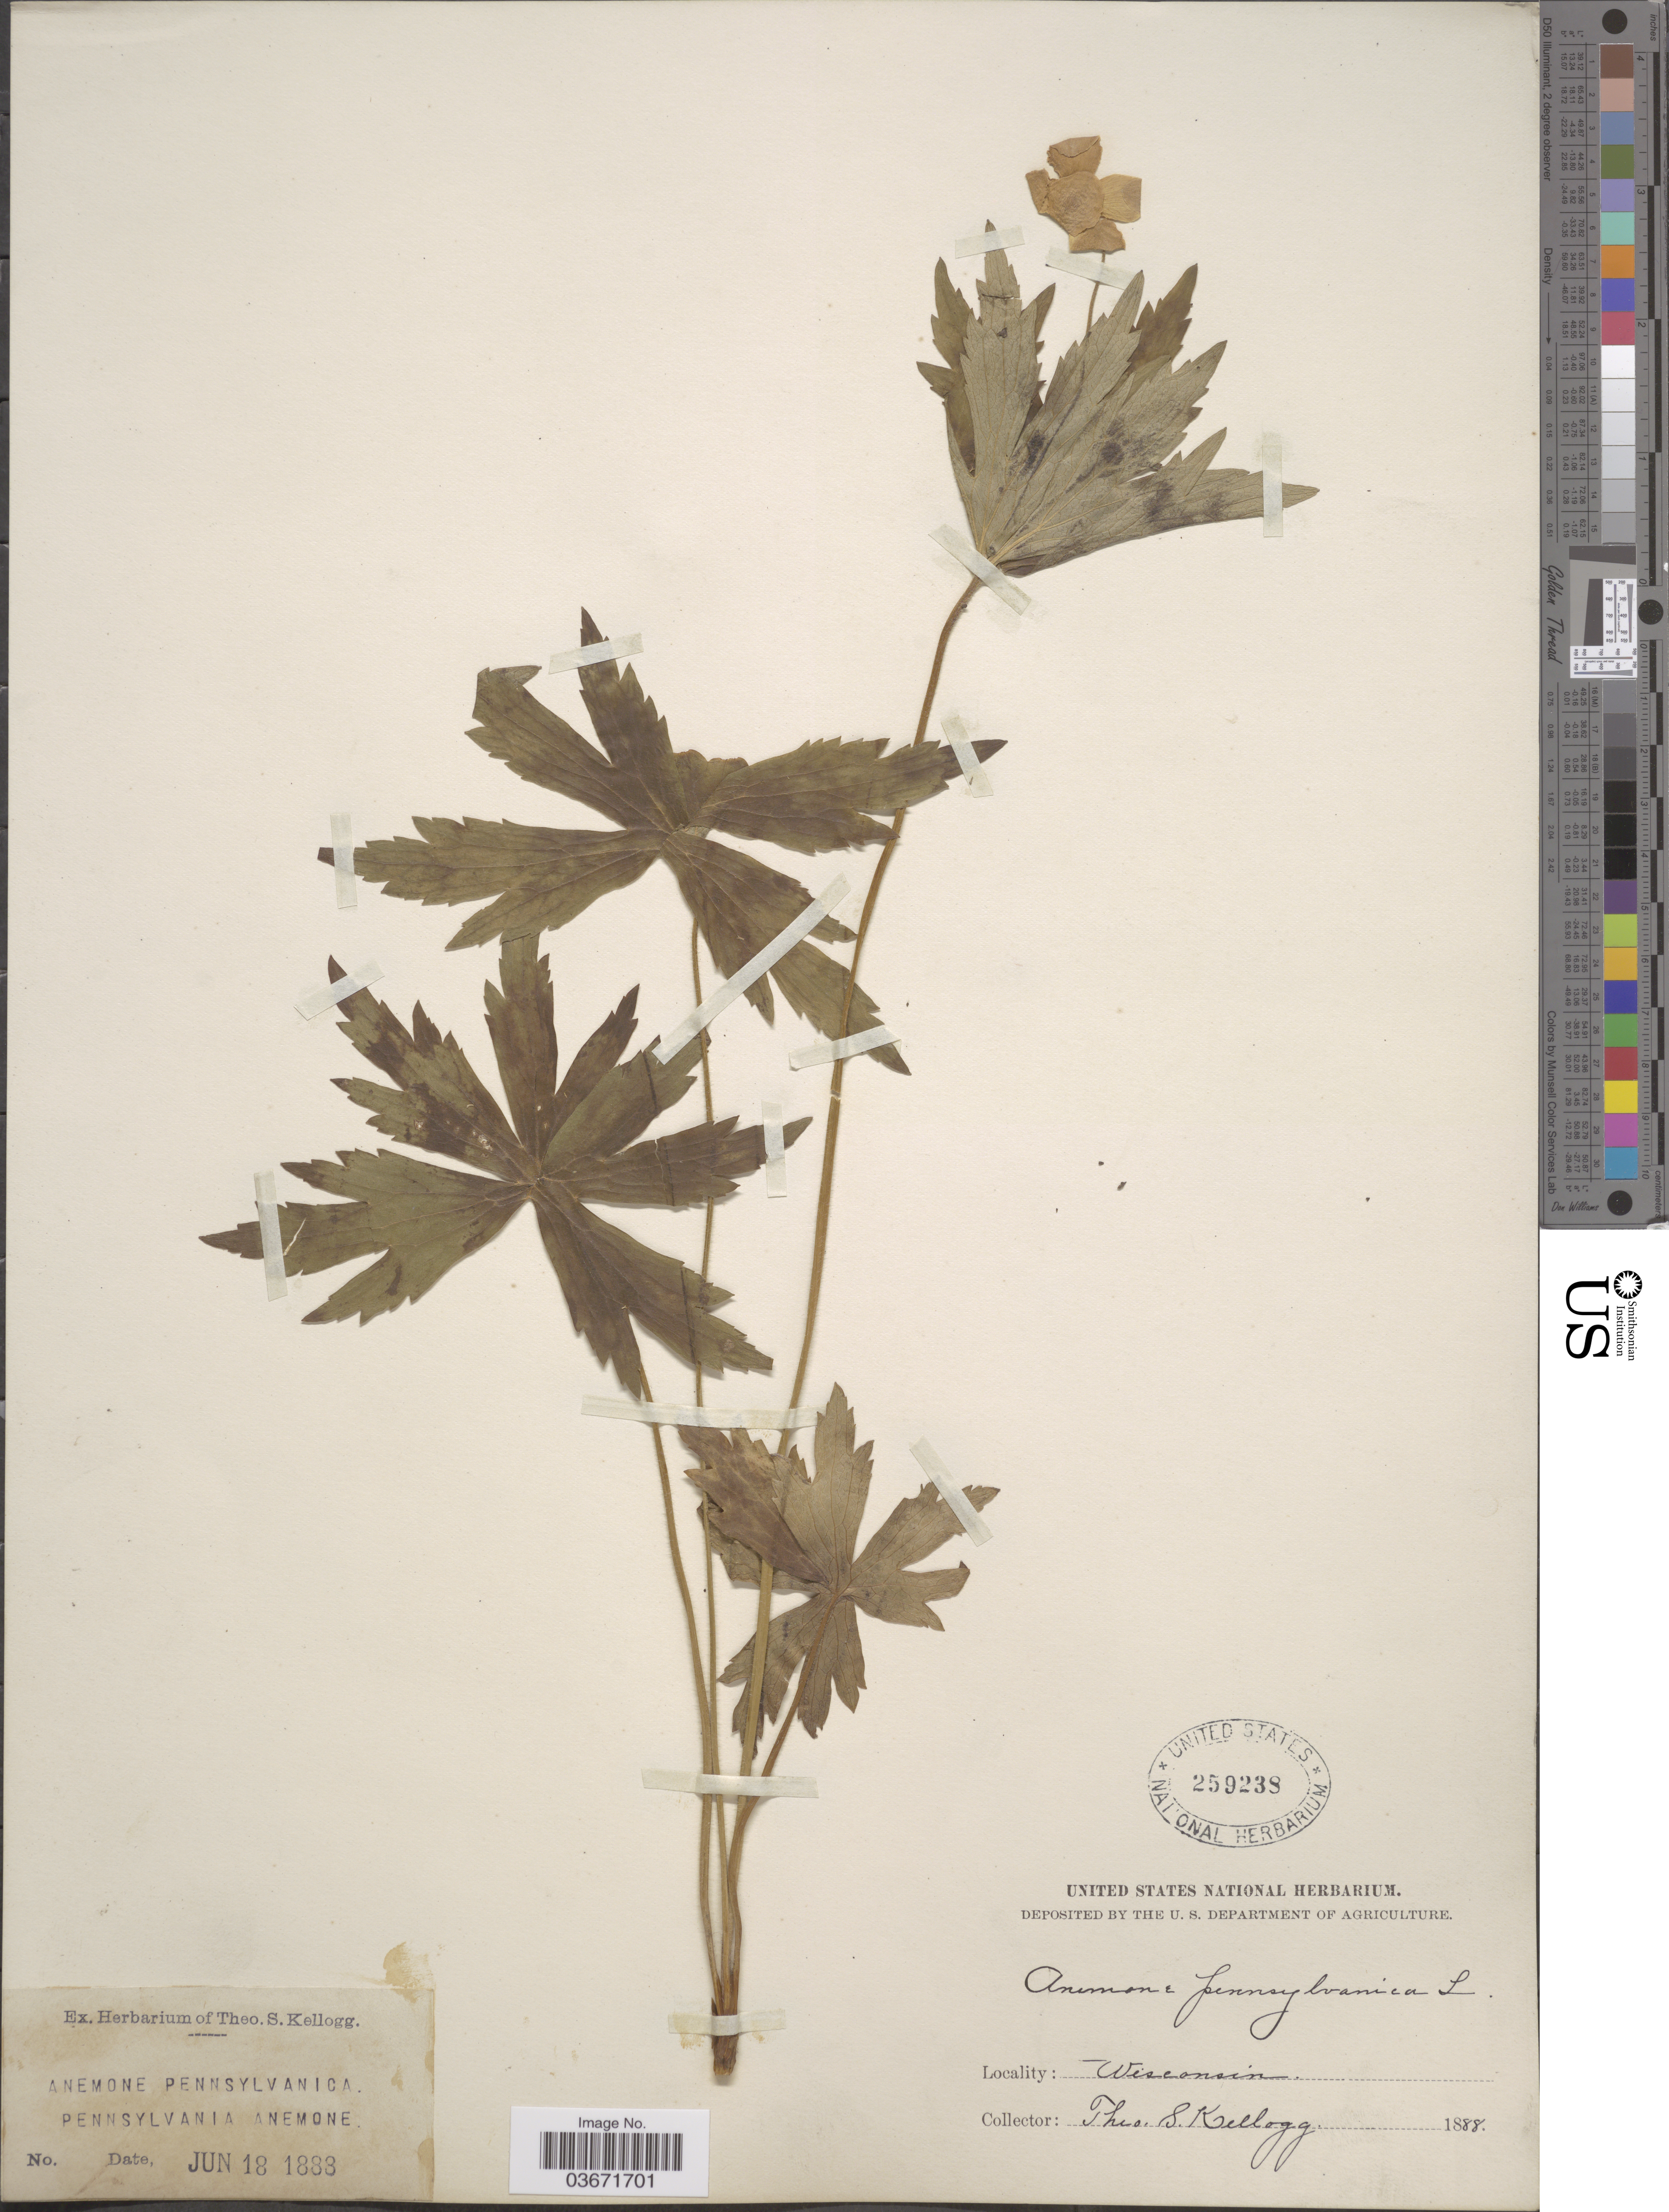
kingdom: Plantae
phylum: Tracheophyta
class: Magnoliopsida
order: Ranunculales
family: Ranunculaceae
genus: Anemone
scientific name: Anemone canadensis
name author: L.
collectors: T. S. Kellogg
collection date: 1888-06-18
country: United States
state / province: Wisconsin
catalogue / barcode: US 259238